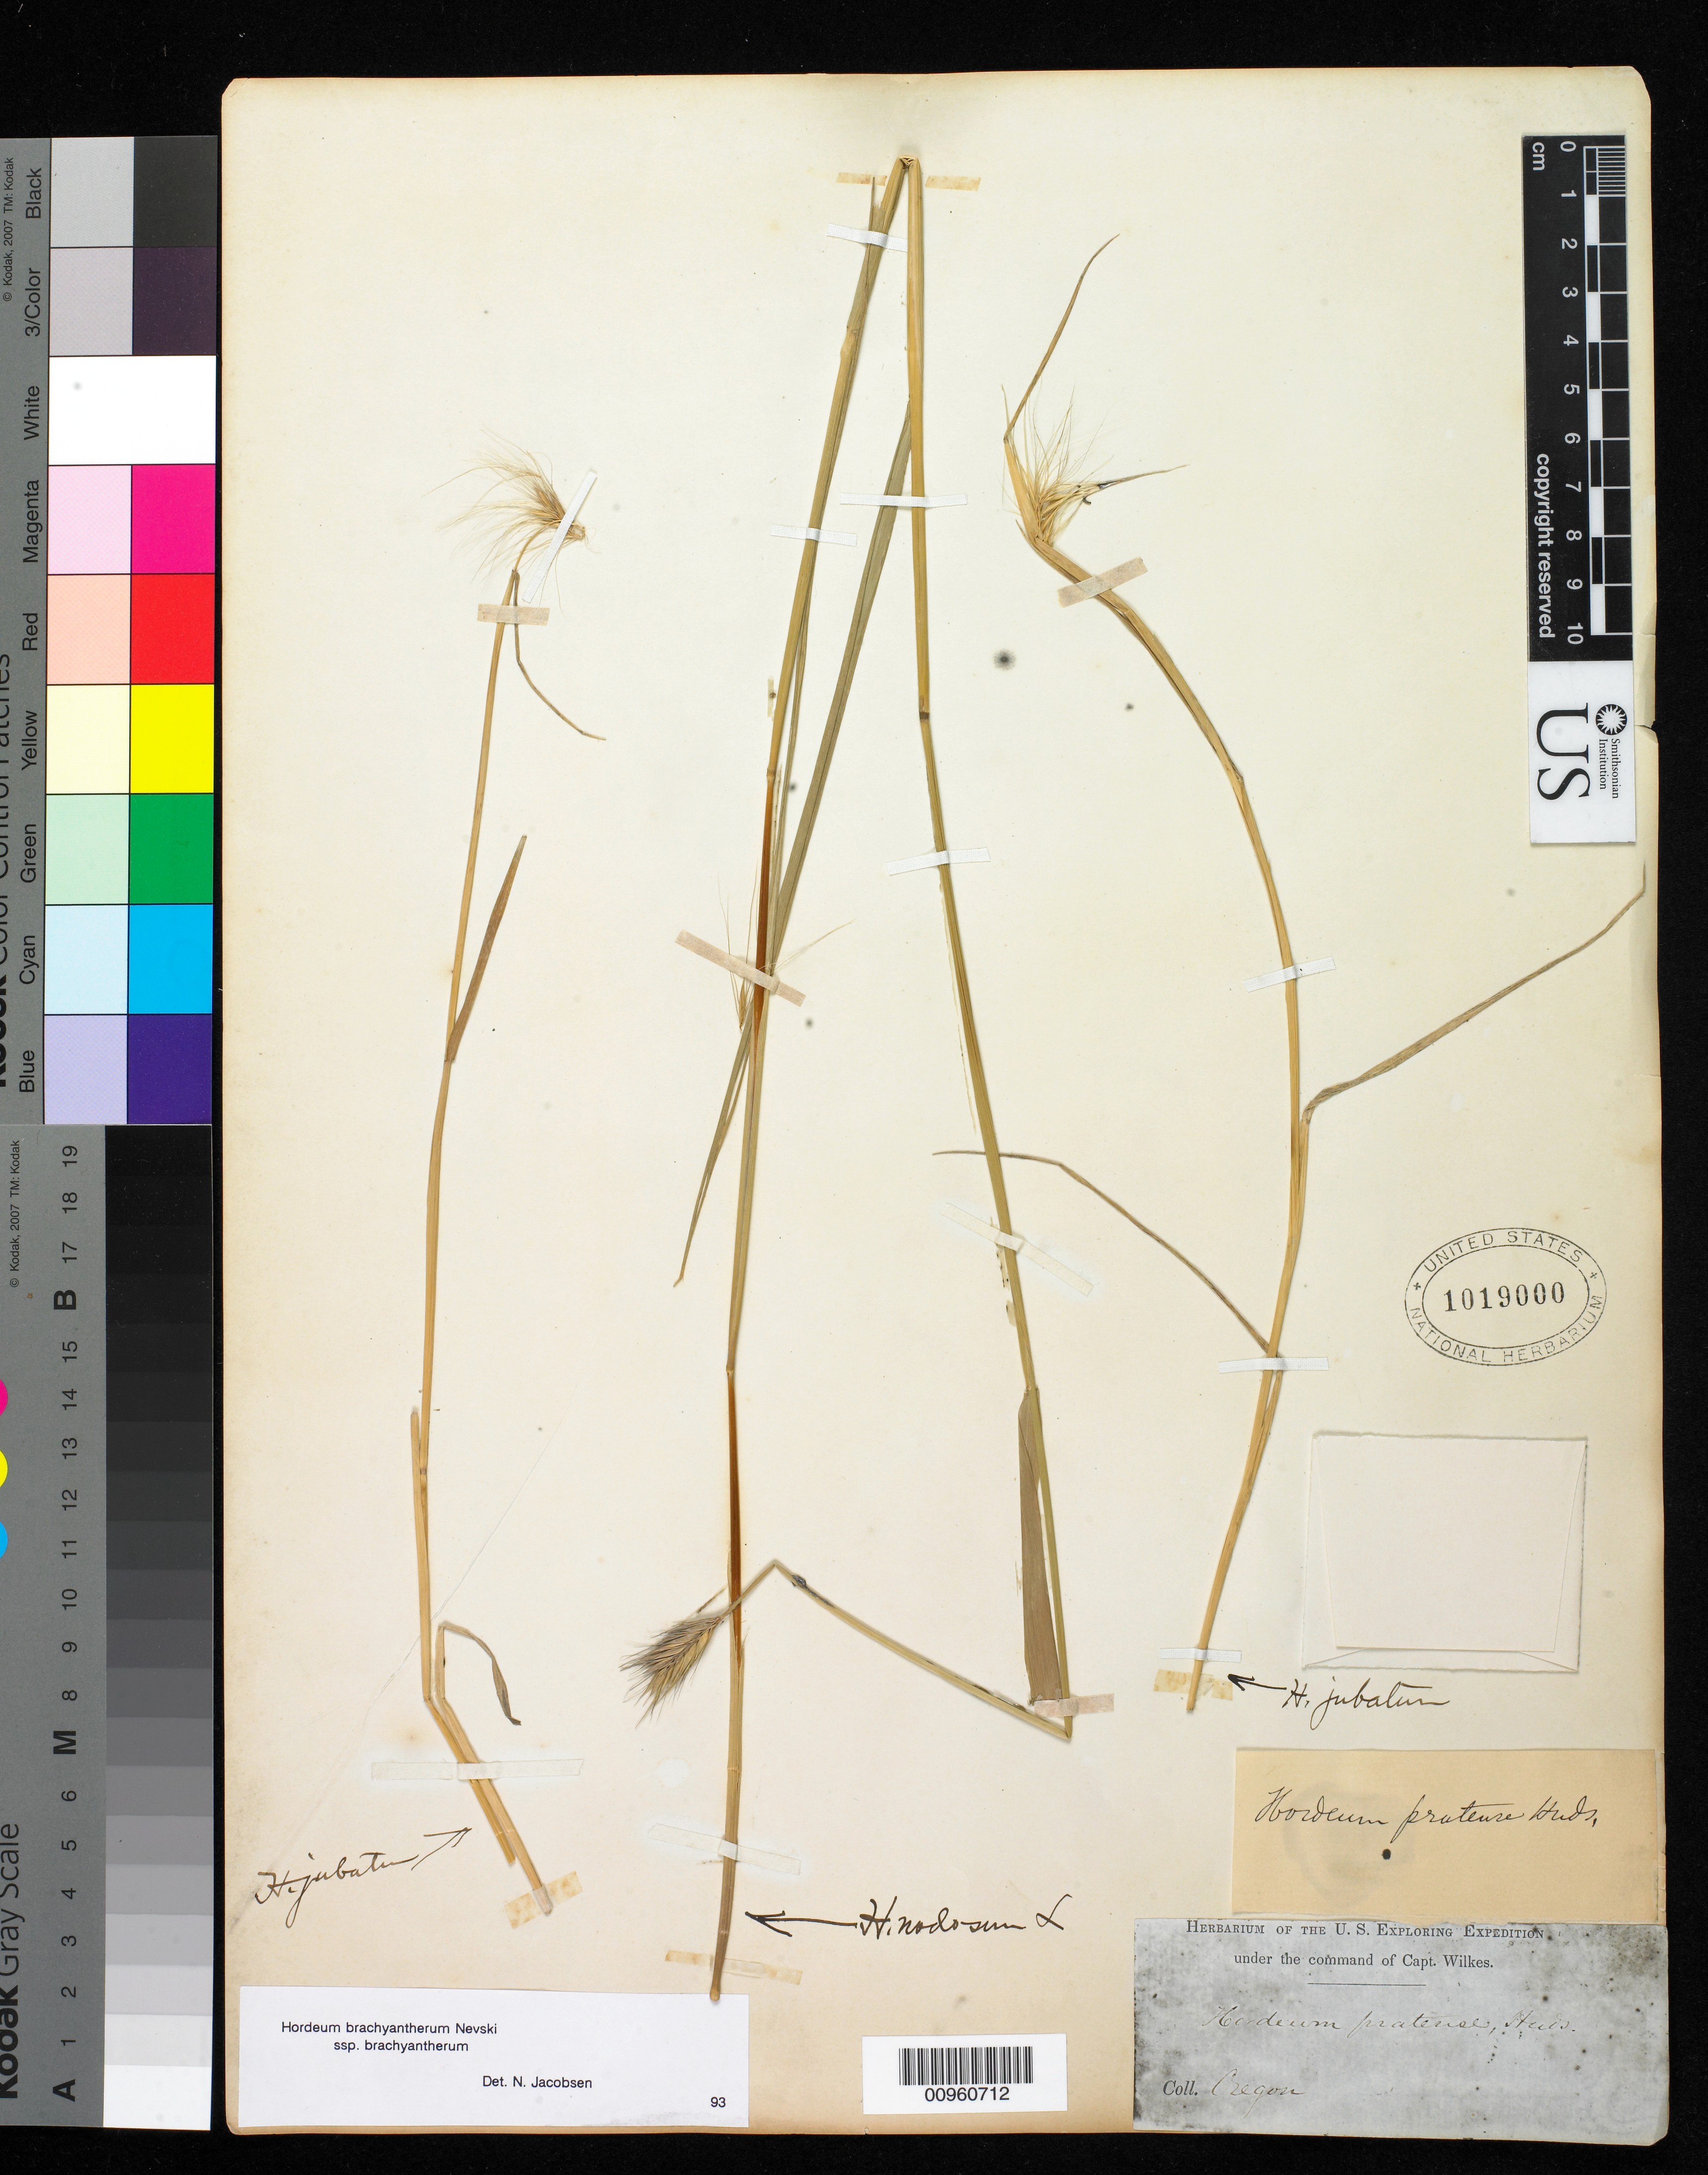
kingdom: Plantae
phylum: Tracheophyta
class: Liliopsida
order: Poales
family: Poaceae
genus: Hordeum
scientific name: Hordeum brachyantherum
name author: Nevski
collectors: Wilkes Explor. Exped.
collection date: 1838/1842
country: United States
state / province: Oregon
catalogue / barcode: US 1019000